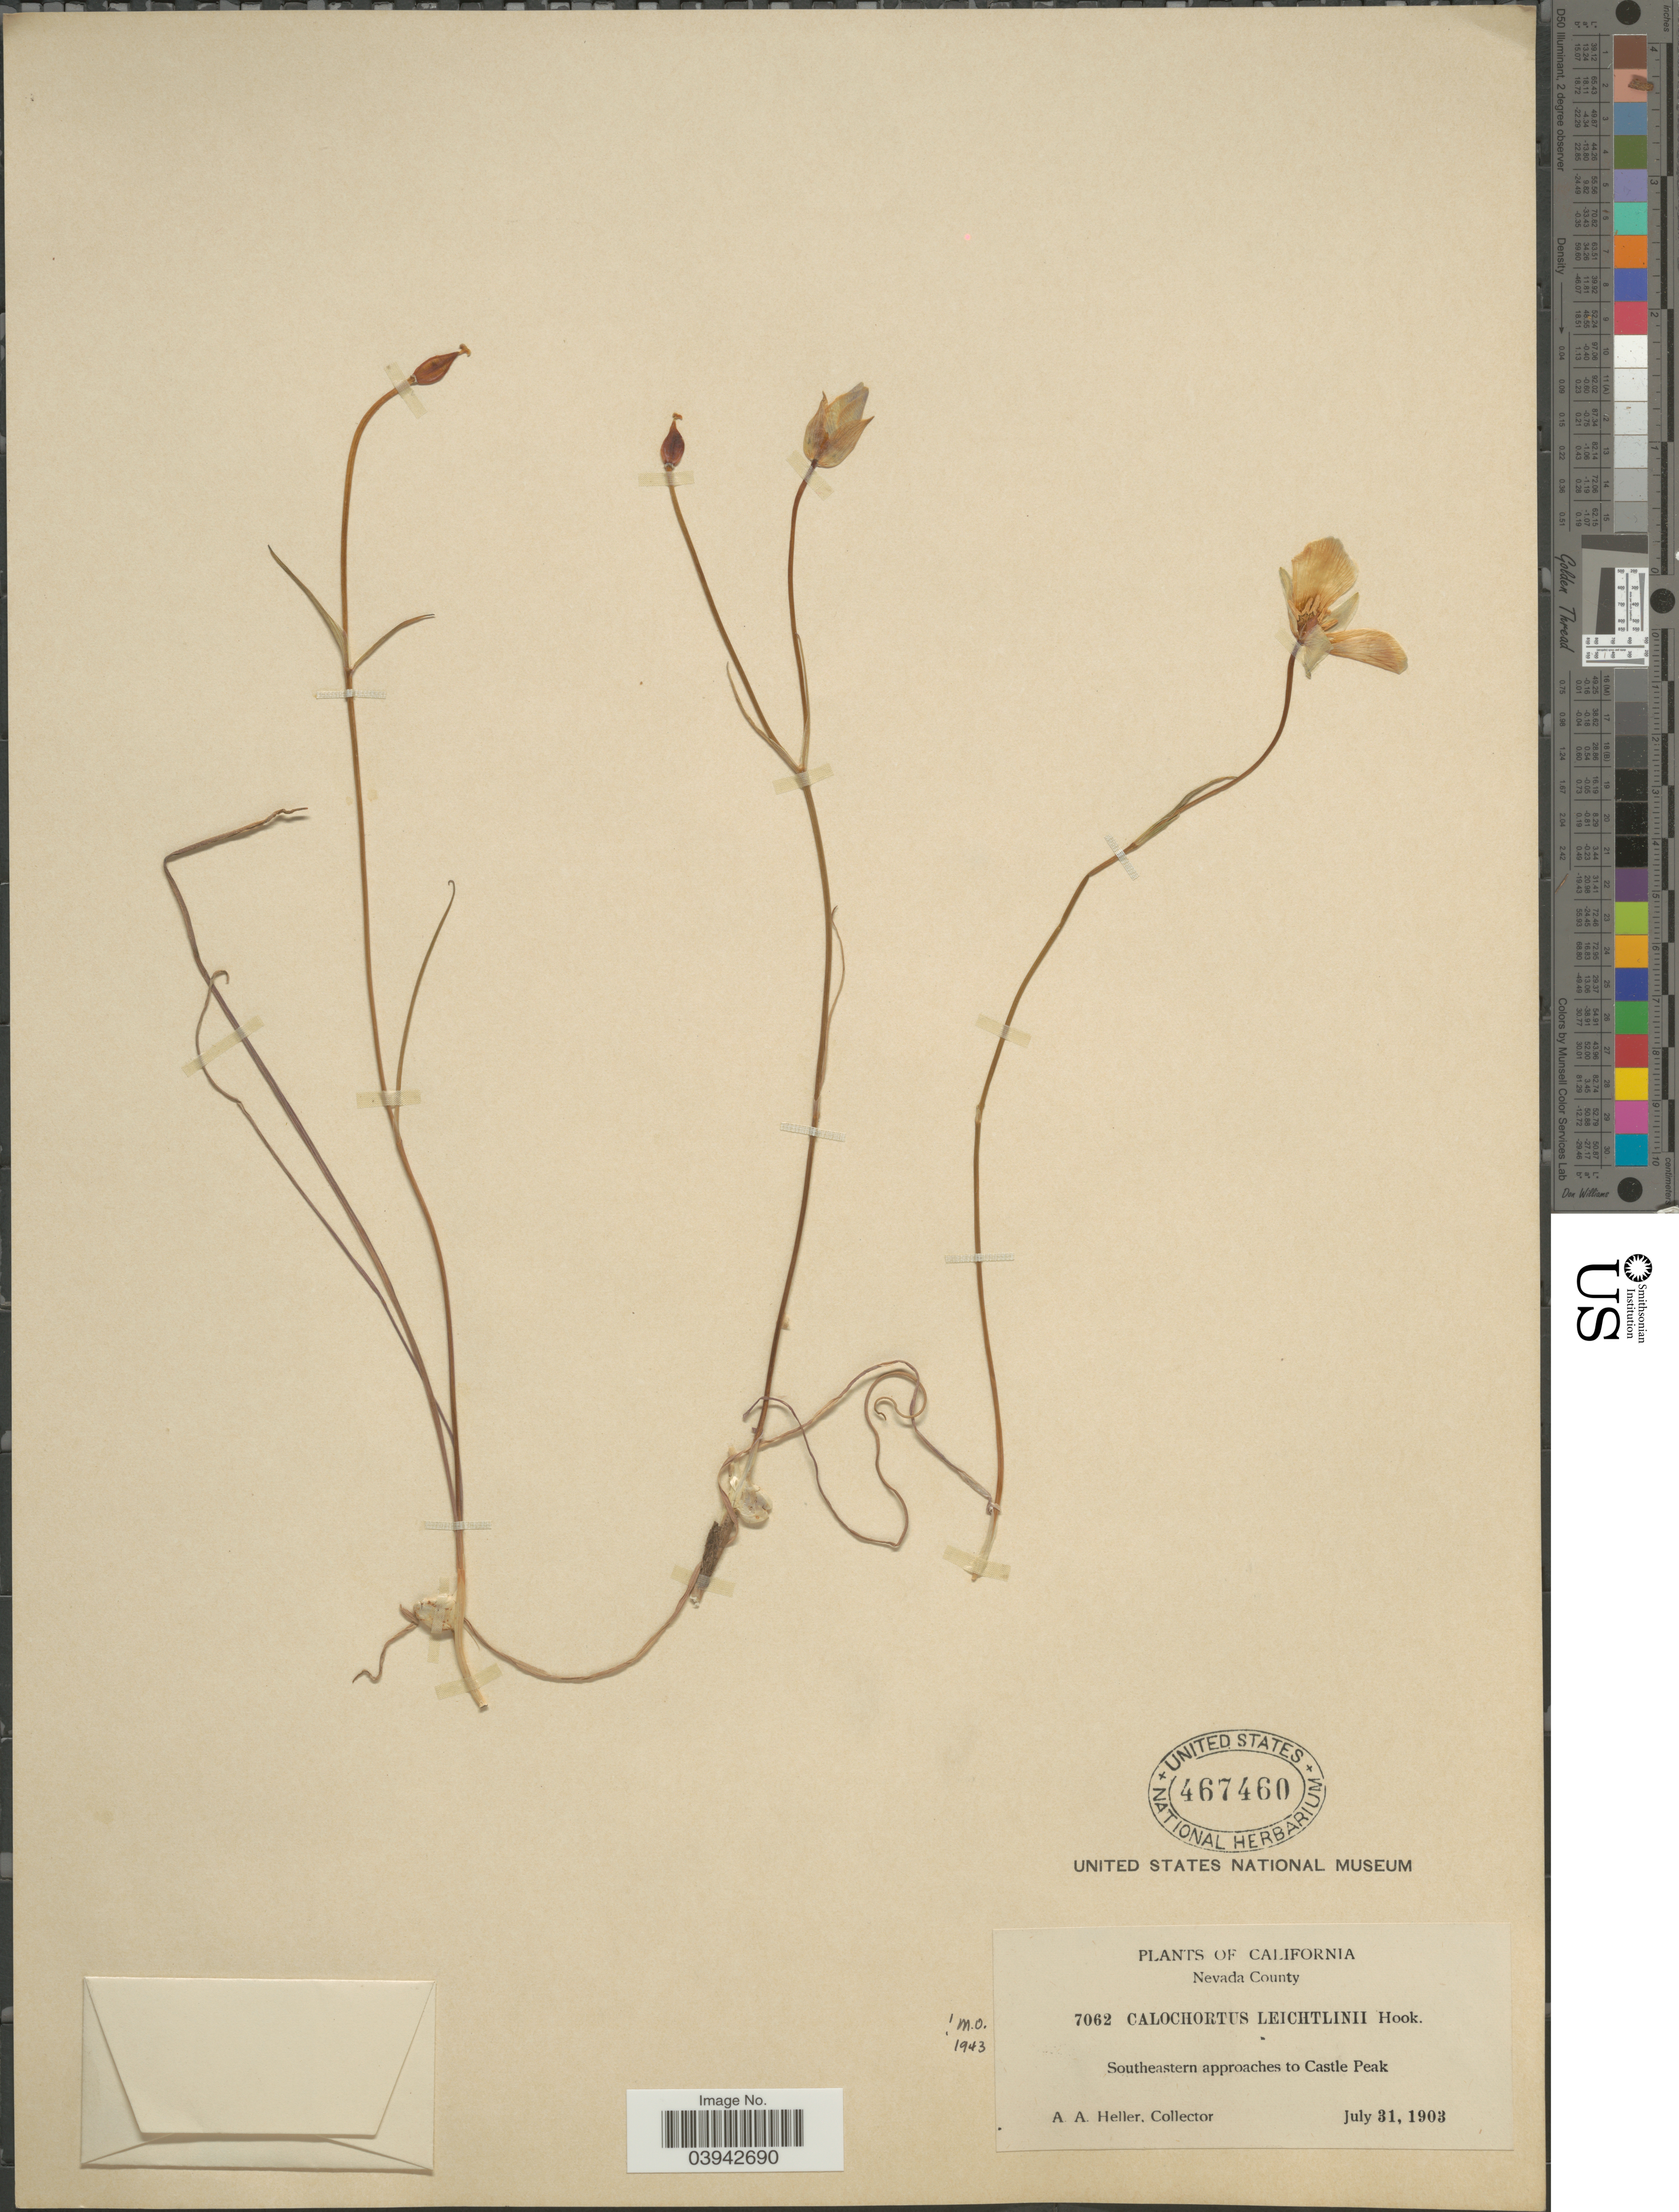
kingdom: Plantae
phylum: Tracheophyta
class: Liliopsida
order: Liliales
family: Liliaceae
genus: Calochortus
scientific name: Calochortus leichtlinii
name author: Hook. f.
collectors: A. A. Heller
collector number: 7062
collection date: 1903-07-31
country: United States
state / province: California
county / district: Nevada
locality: Nevada County. Southeastern approaches to Castle Peak.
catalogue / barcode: US 467460